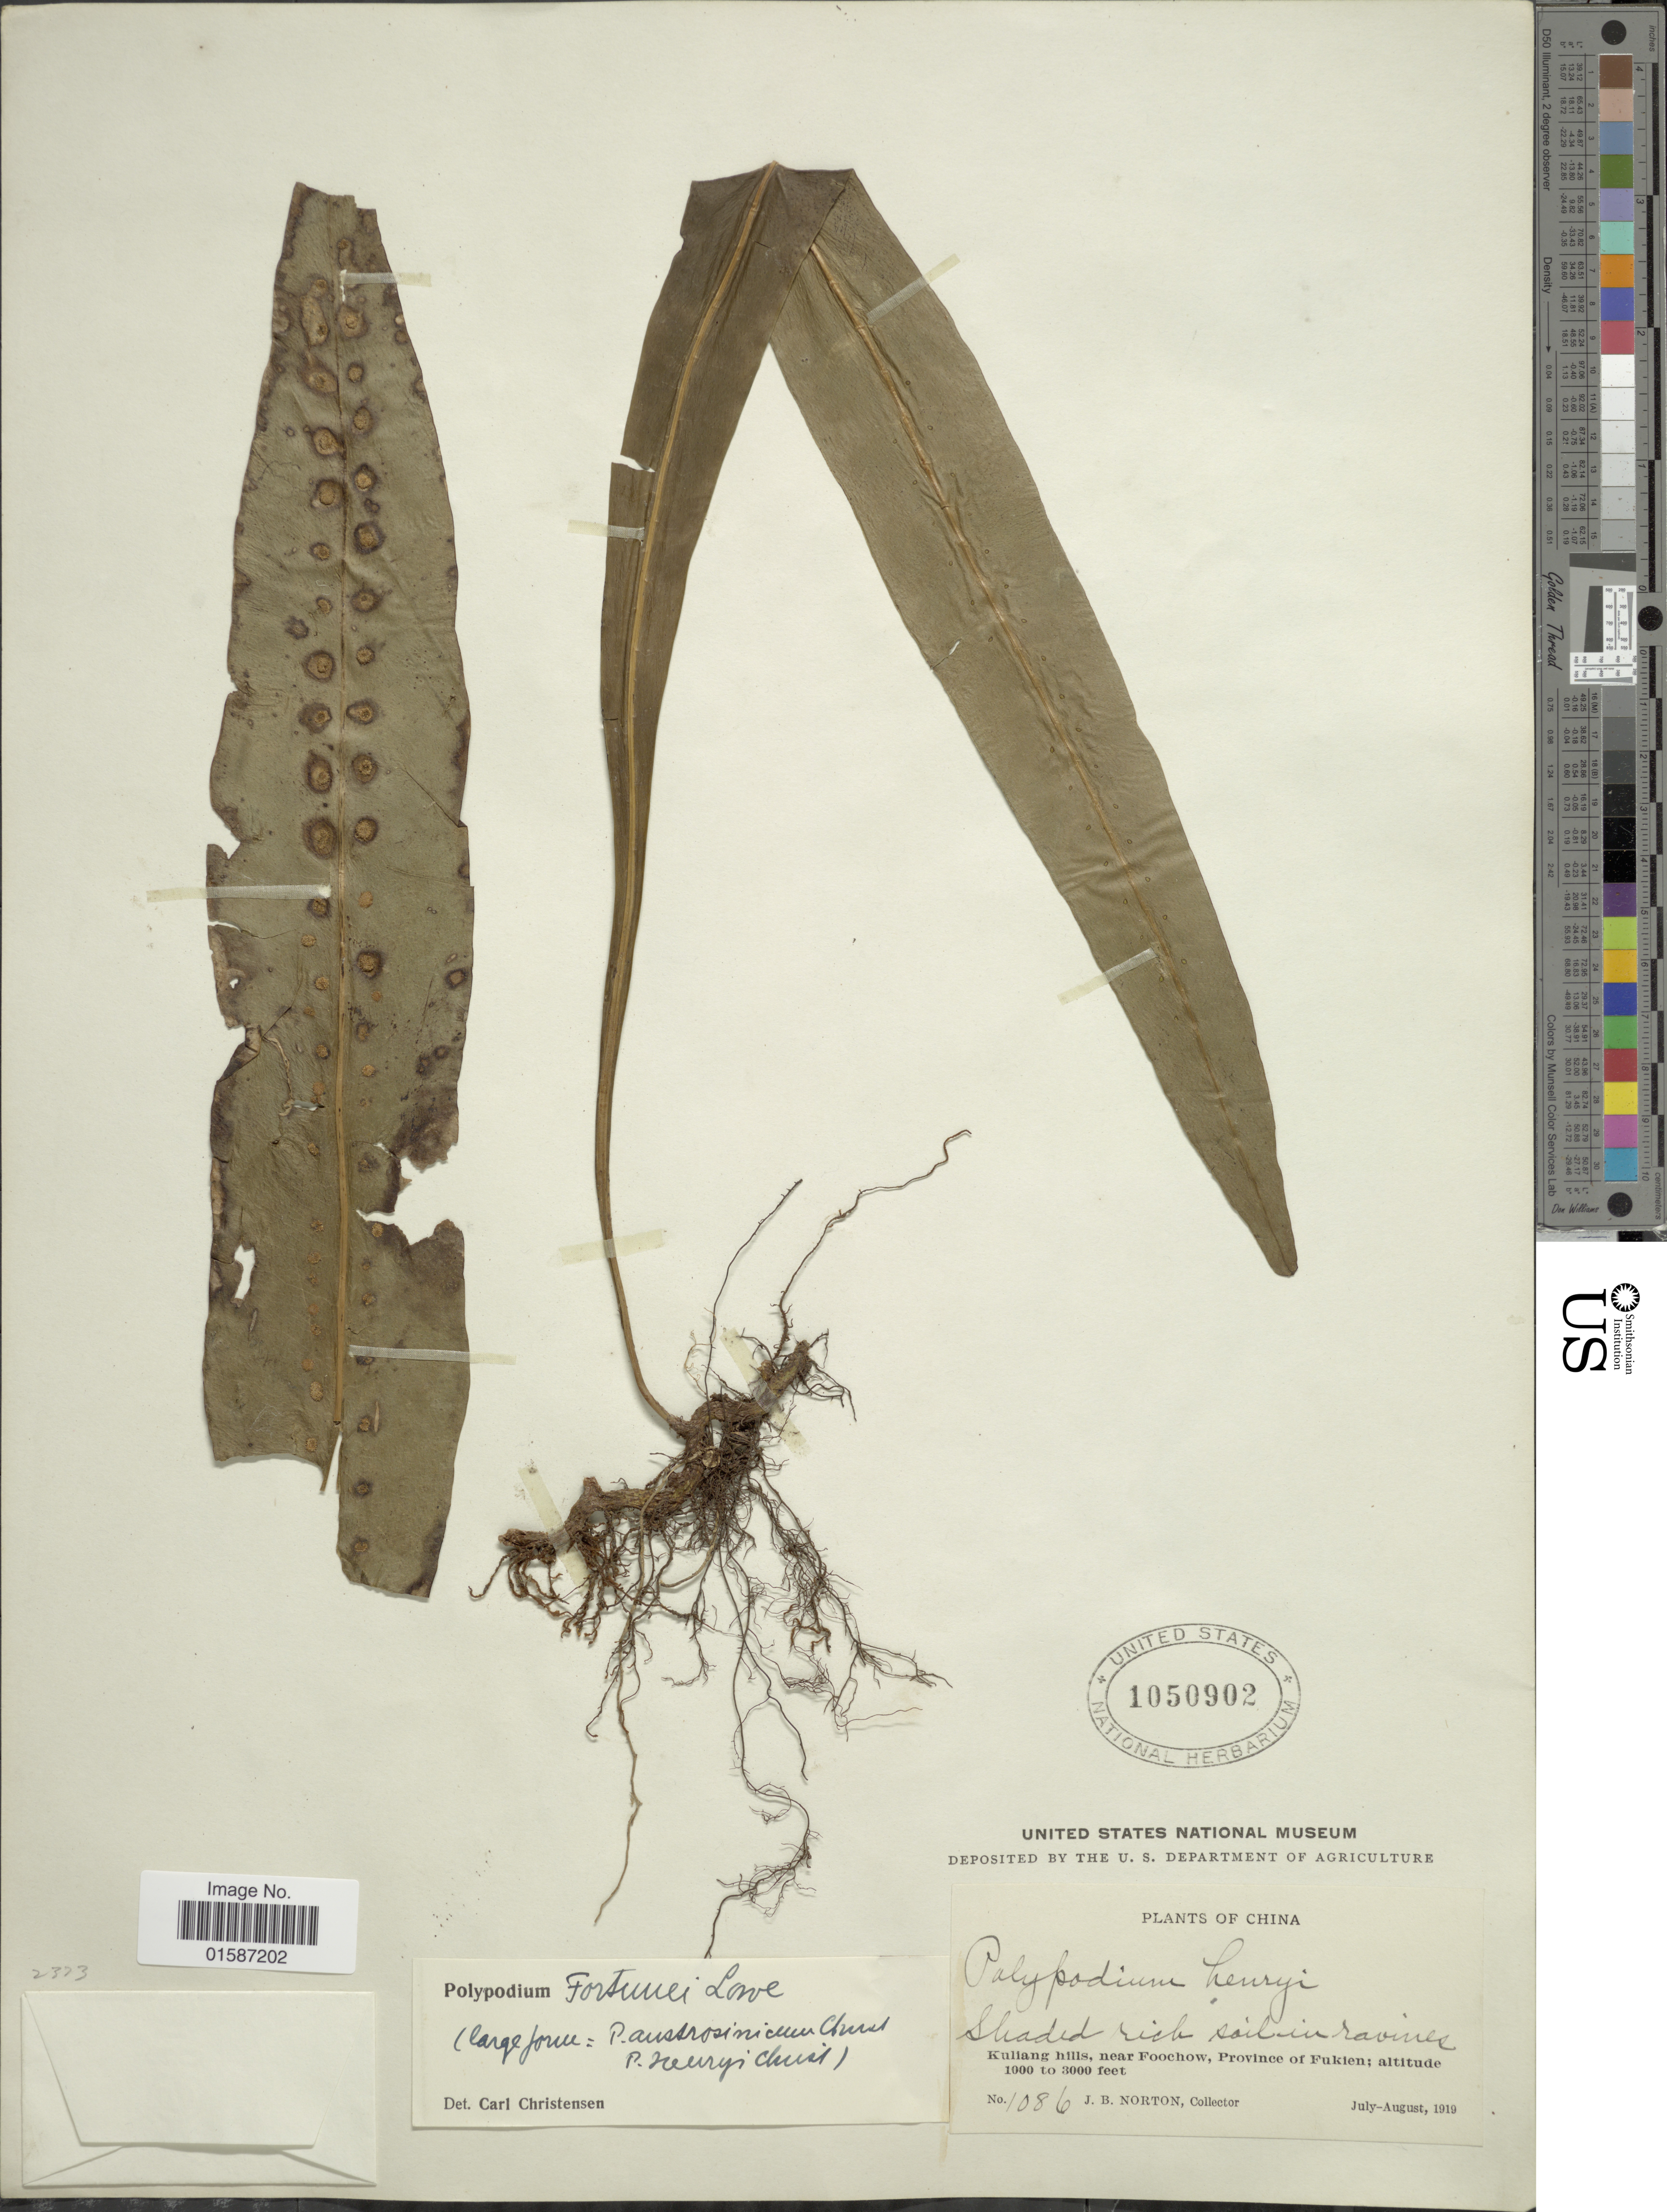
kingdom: Plantae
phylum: Tracheophyta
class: Polypodiopsida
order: Polypodiales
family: Polypodiaceae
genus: Neolepisorus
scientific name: Neolepisorus fortunei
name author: (T. Moore) Li S. Wang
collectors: J. B. Norton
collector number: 1086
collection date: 1919-07/1919-08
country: China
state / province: Fujian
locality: Kuliang hills, near Foochow, Province of Fukien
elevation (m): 305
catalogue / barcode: US 1050902